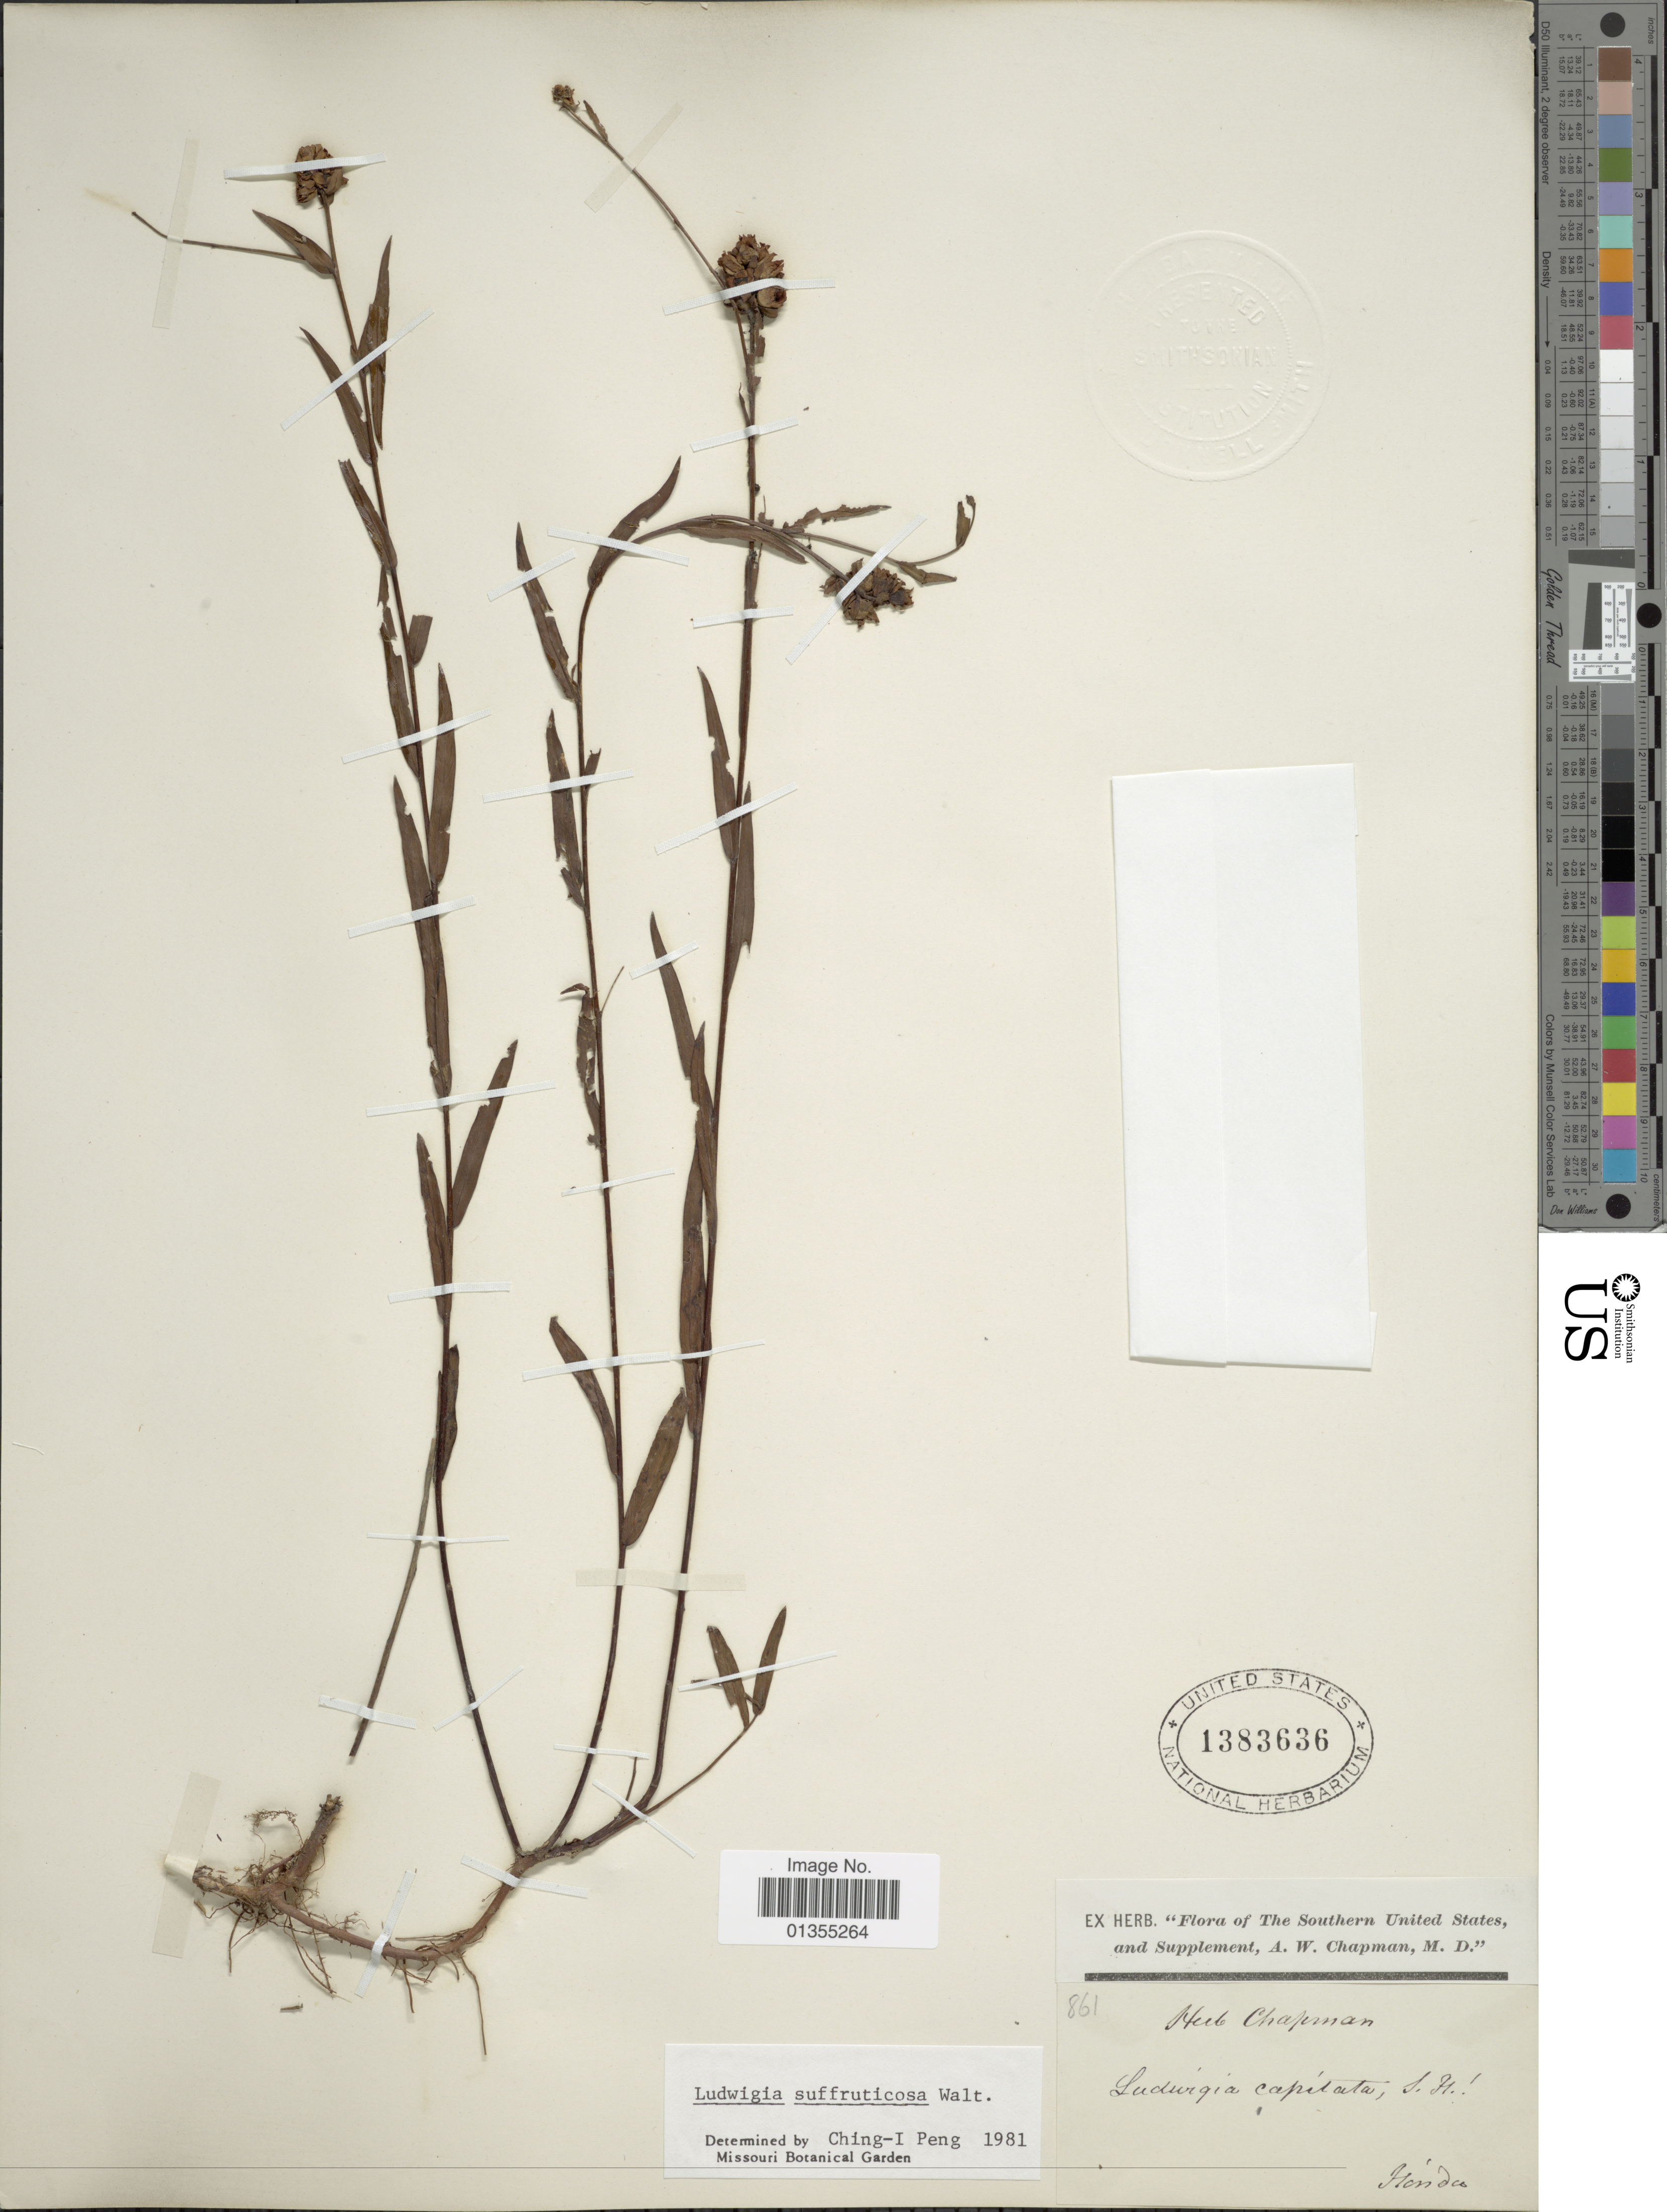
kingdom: Plantae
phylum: Tracheophyta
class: Magnoliopsida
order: Myrtales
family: Onagraceae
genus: Ludwigia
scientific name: Ludwigia suffruticosa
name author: Walter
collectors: A. W. Chapman & M. D.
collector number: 861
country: United States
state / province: Florida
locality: Southern United States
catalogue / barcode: US 1383636